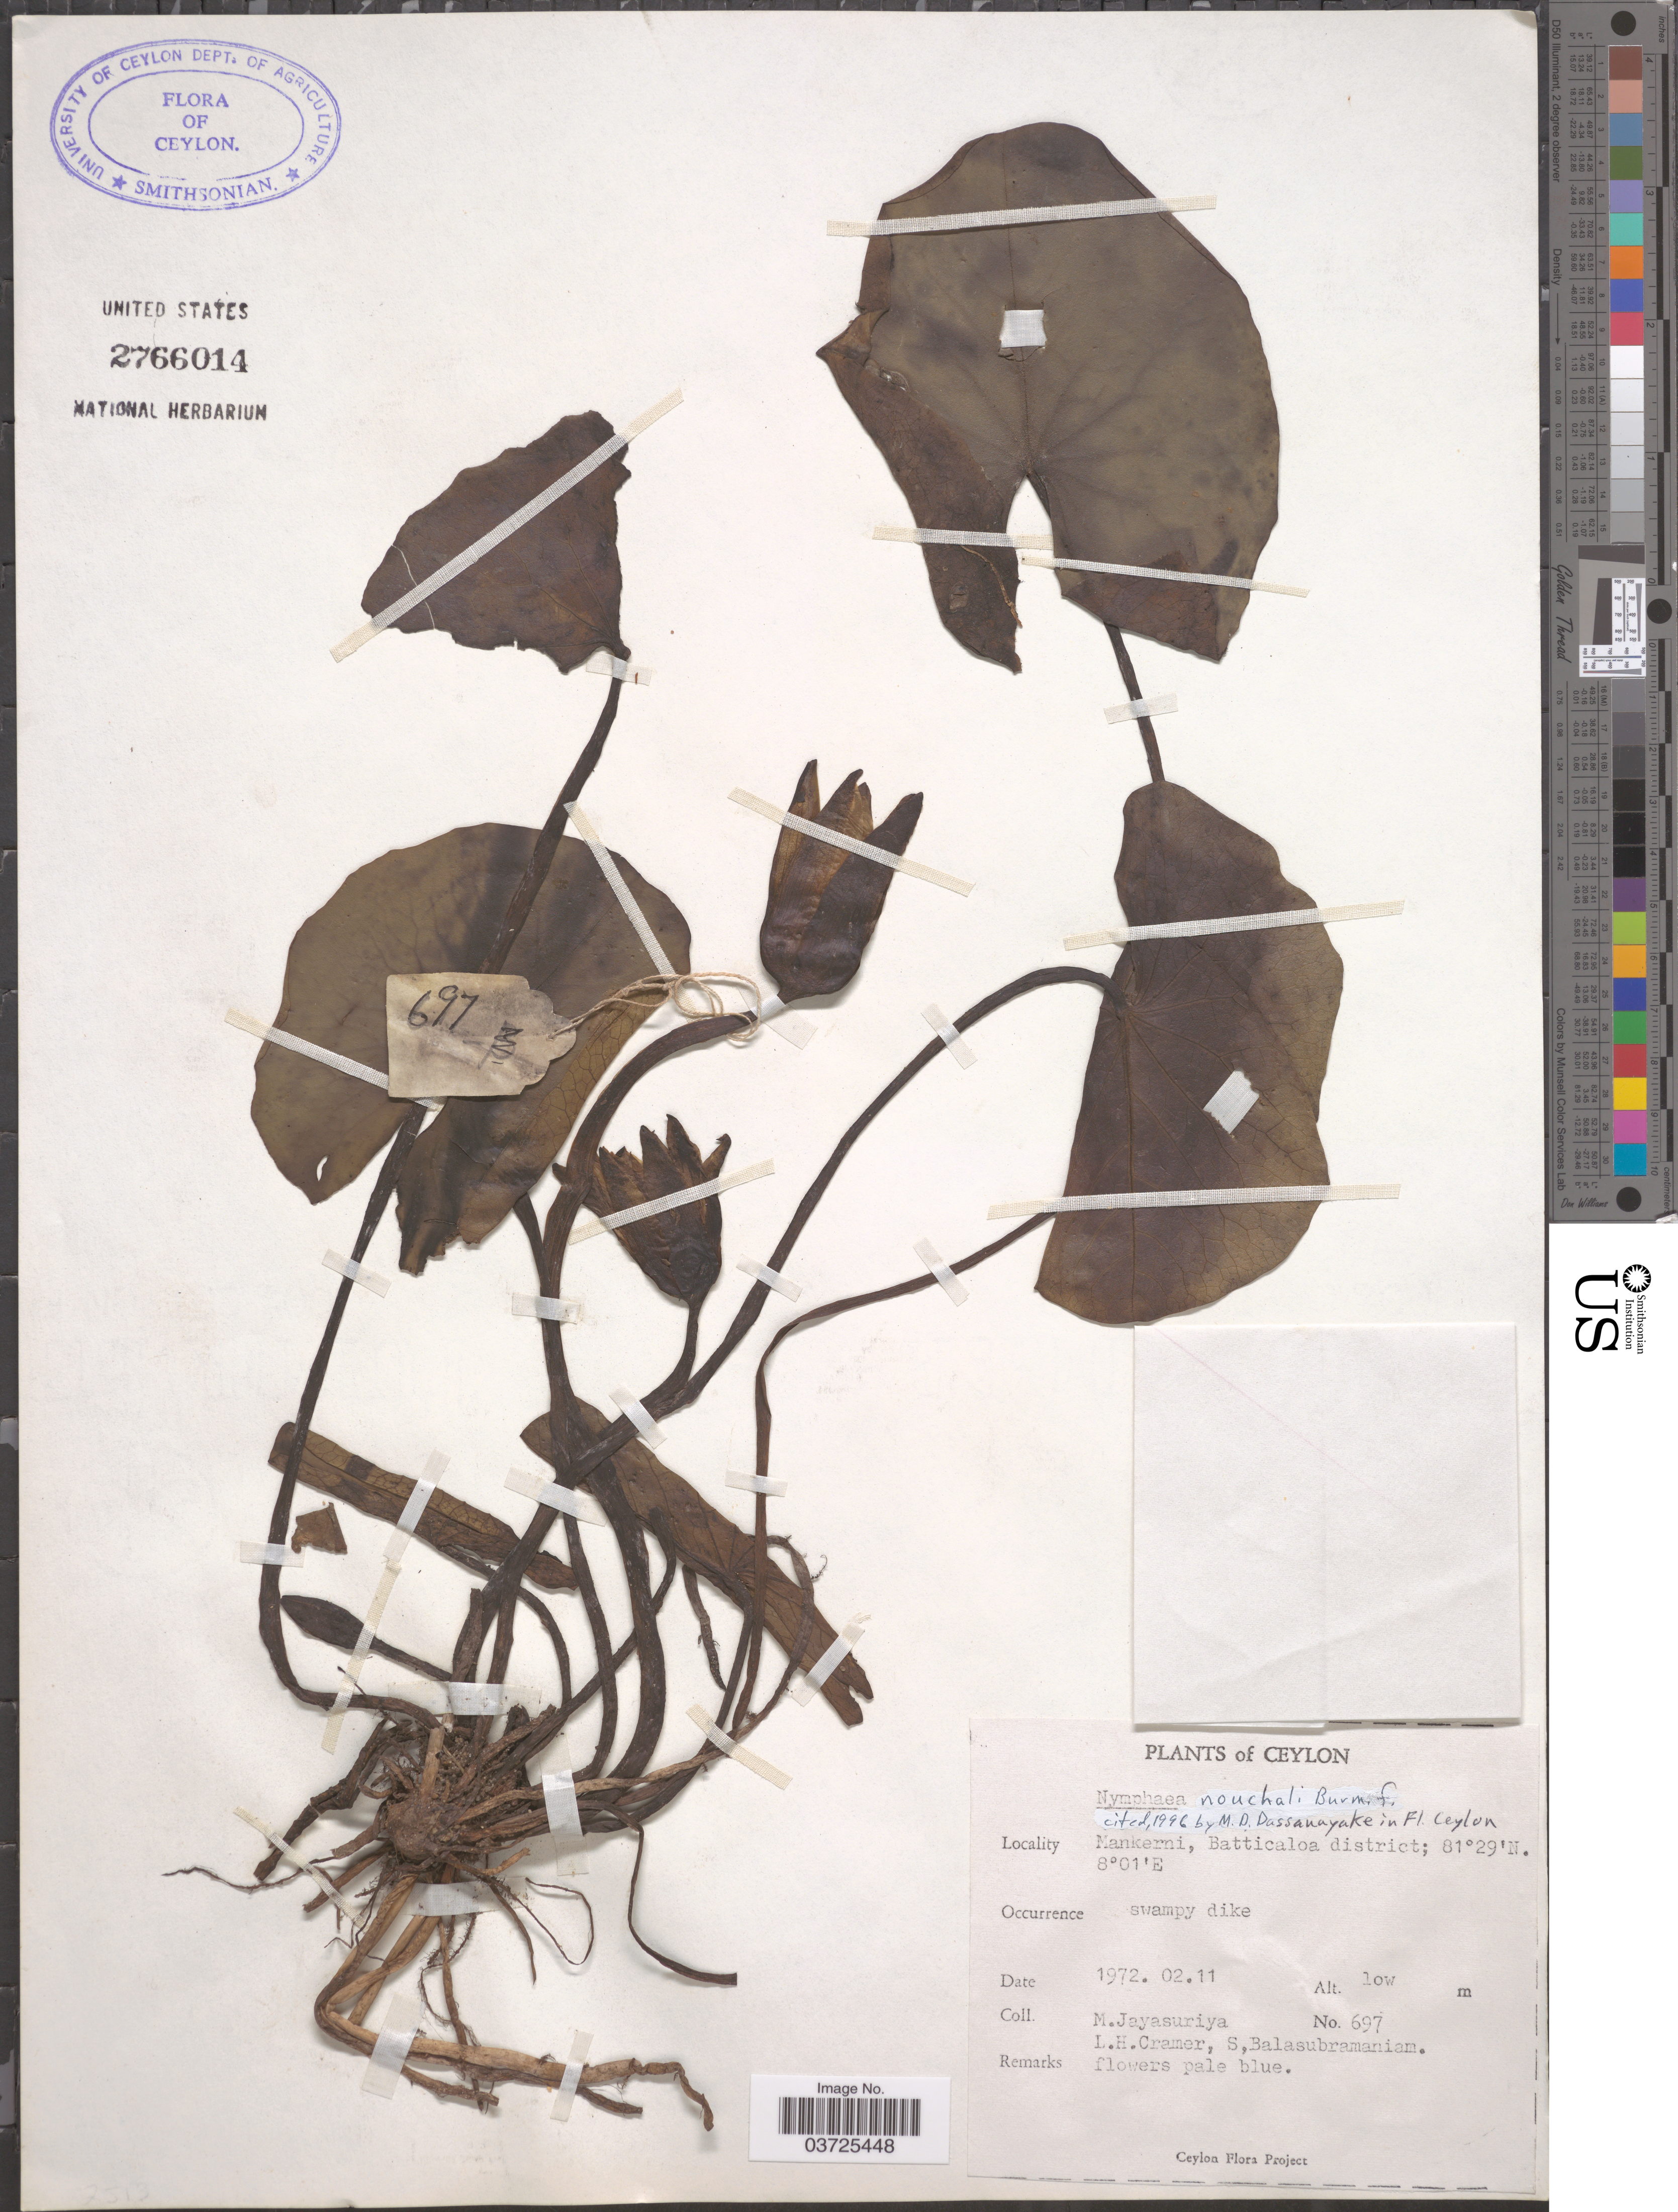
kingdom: Plantae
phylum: Tracheophyta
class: Magnoliopsida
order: Nymphaeales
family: Nymphaeaceae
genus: Nymphaea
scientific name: Nymphaea stellata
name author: Willd.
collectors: M. Jayasuriya, L. H. Cramer & S. Balasubramaniam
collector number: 697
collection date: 1972-02-11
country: Sri Lanka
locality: Ceylon. Mankerni, Batticaloa district.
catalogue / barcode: US 2766014